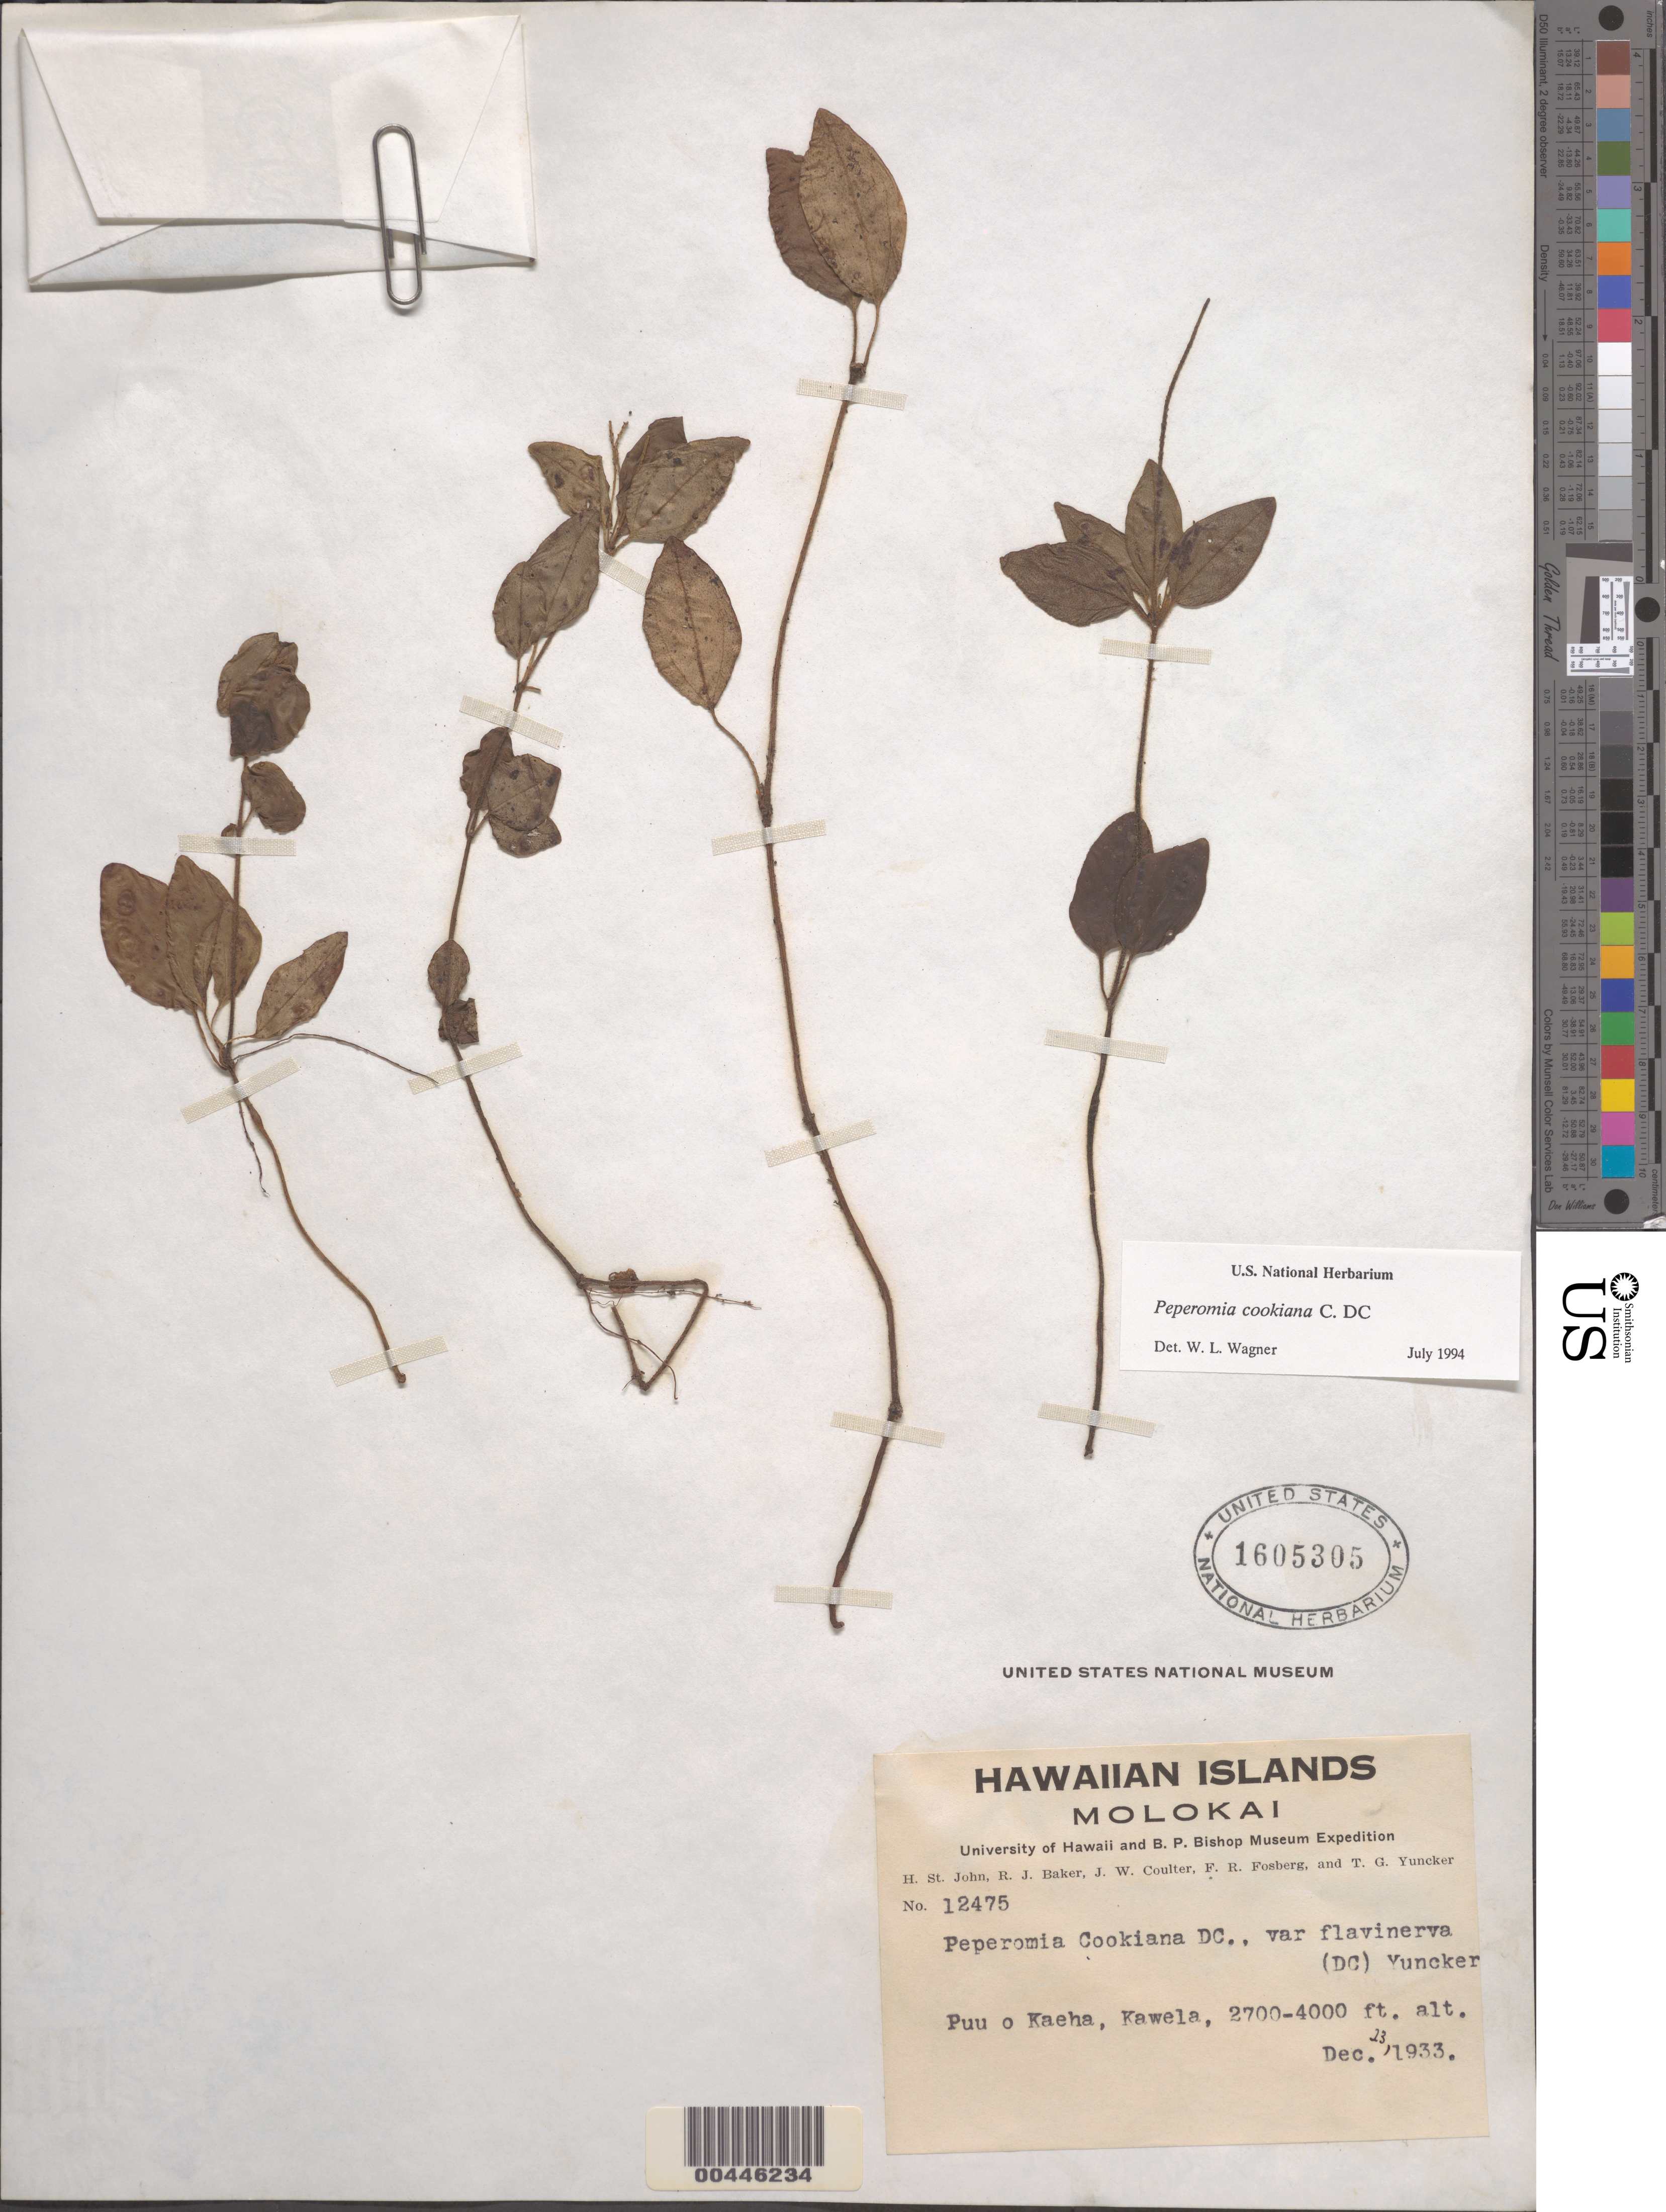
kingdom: Plantae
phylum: Tracheophyta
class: Magnoliopsida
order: Piperales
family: Piperaceae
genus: Peperomia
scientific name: Peperomia cookiana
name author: C. DC.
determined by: Wagner, W. L., (BOT), Smithsonian Institution - National Museum of Natural History (UNITED STATES)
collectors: H. St. John, R. J. Baker, J. W. Coulter & F. R. Fosberg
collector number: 12475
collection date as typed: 23 Dec 1933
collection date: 1933-12-23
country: United States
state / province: Hawaii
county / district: Maui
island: Moloka'i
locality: Puu o Kaeha, Kawela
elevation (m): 823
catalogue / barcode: US 1605305